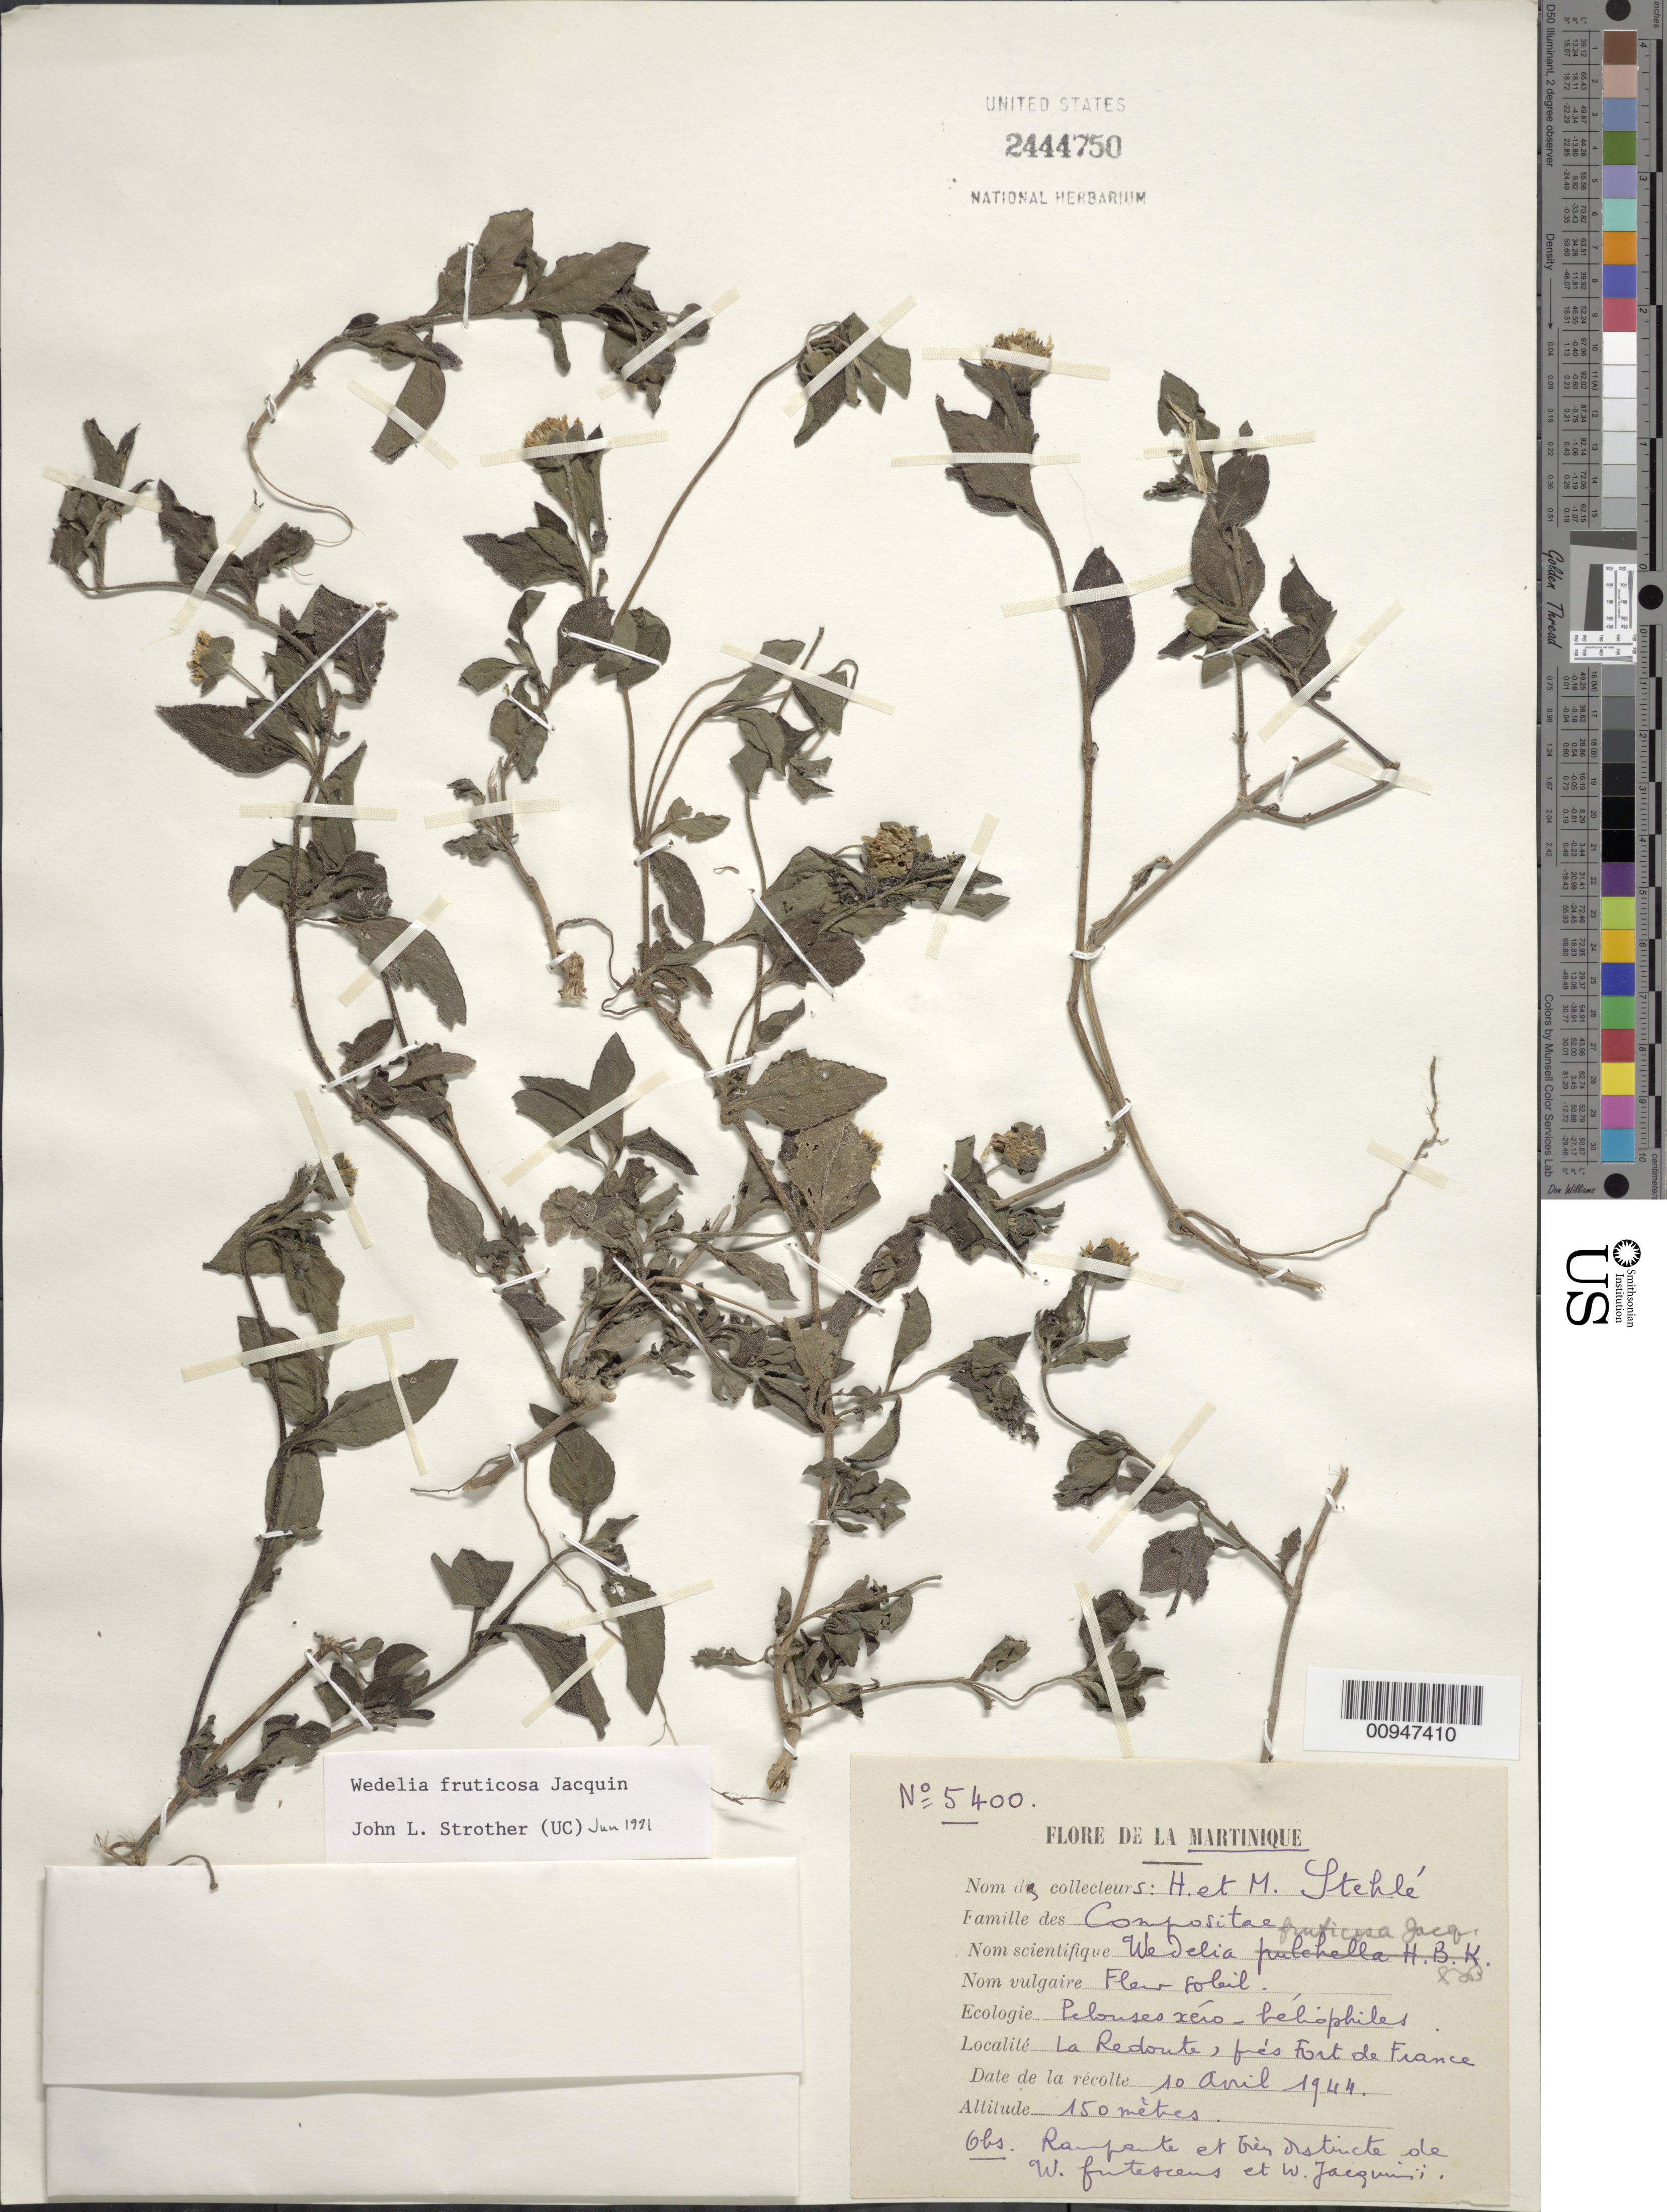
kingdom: Plantae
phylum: Tracheophyta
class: Magnoliopsida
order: Asterales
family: Asteraceae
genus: Wedelia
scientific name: Wedelia fruticosa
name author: Jacq.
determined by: Strother, J. L.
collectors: H. Stehlé & M. Stehlé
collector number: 5400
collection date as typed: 10 Apr 1944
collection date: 1944-04-10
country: Martinique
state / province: Fort-de-France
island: Martinique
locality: Le Redonte, frés Fort de France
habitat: Pelouses xéro-héliophiles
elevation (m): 150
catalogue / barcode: US 2444750